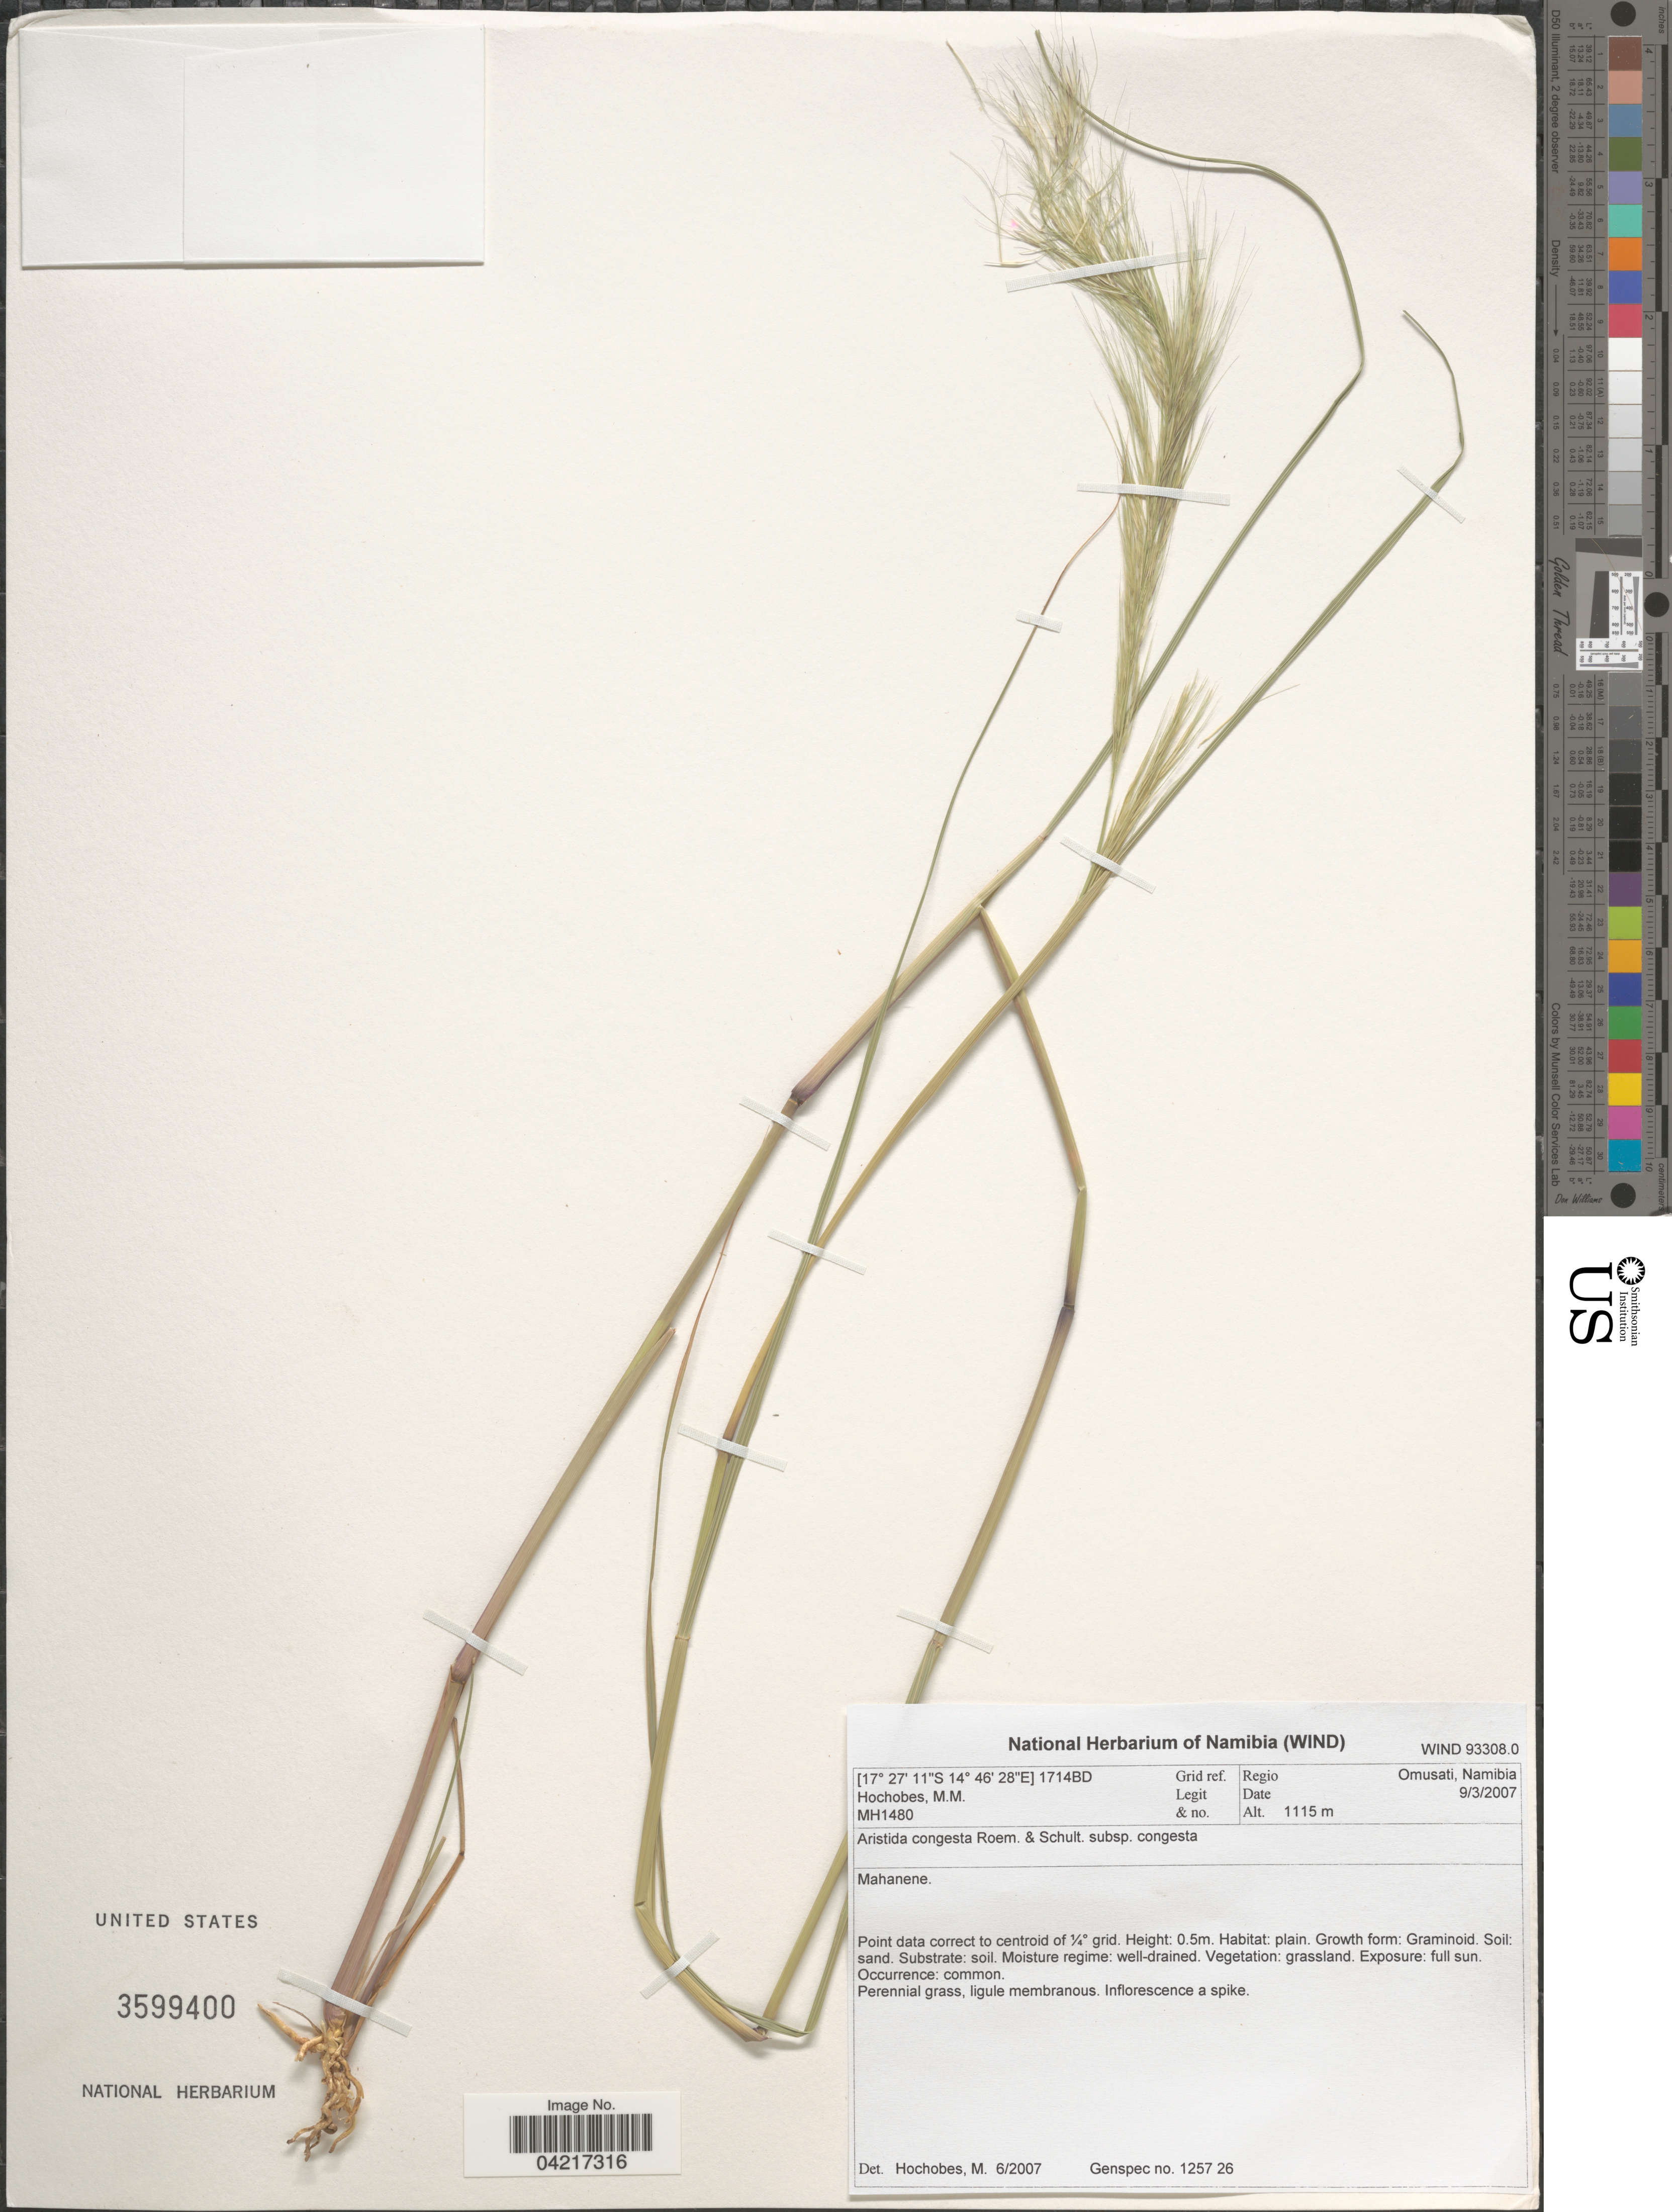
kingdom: Plantae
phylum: Tracheophyta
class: Liliopsida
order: Poales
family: Poaceae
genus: Aristida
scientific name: Aristida congesta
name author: Roem. & Schult.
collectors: M. Hochobes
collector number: MH1480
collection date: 2007-03-09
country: Namibia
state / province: Omusati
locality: Grid ref. 1714BD. Regio Omusati, Namibia. Mahanene.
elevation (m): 1115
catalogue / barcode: US 3599400